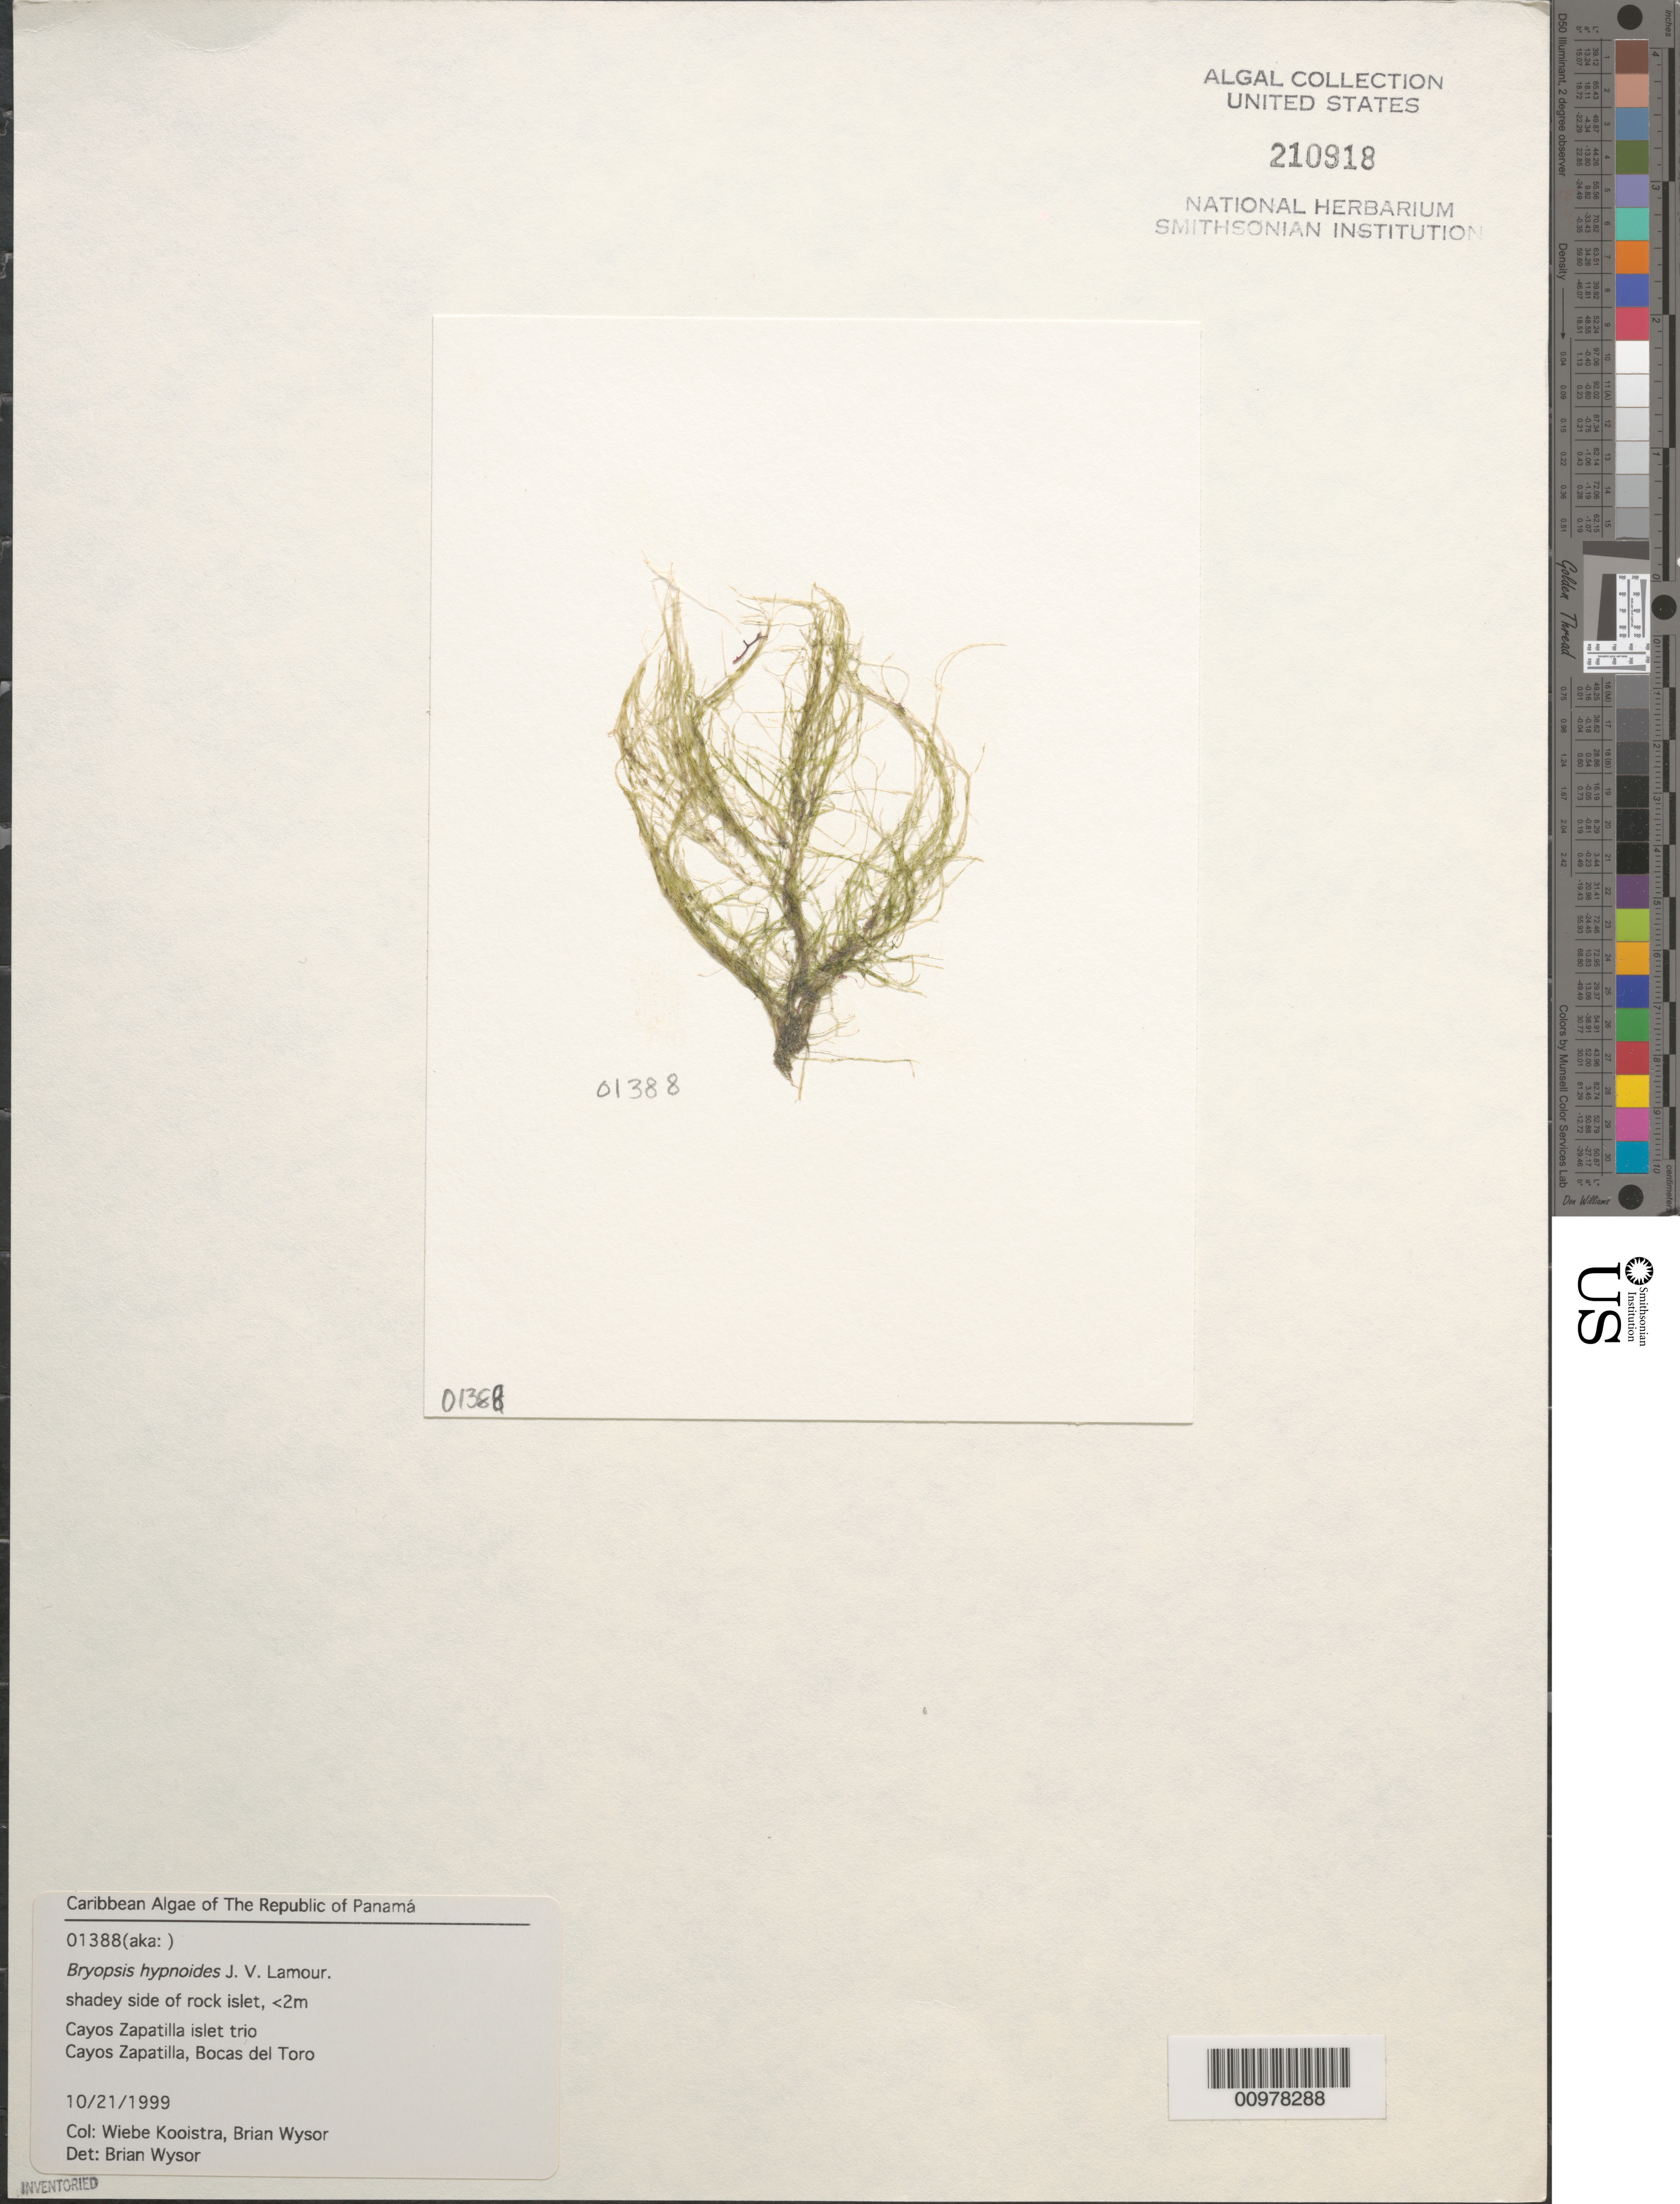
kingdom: Plantae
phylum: Chlorophyta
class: Ulvophyceae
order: Bryopsidales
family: Bryopsidaceae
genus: Bryopsis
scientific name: Bryopsis hypnoides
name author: J.V.Lamouroux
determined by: Wysor, B.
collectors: B. Wysor & W. Kooistra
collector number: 01388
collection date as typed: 21 Oct 1999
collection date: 1999-10-21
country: Panama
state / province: Bocas del Toro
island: Cayos Zapatilla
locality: Islet trio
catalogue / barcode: US 210918